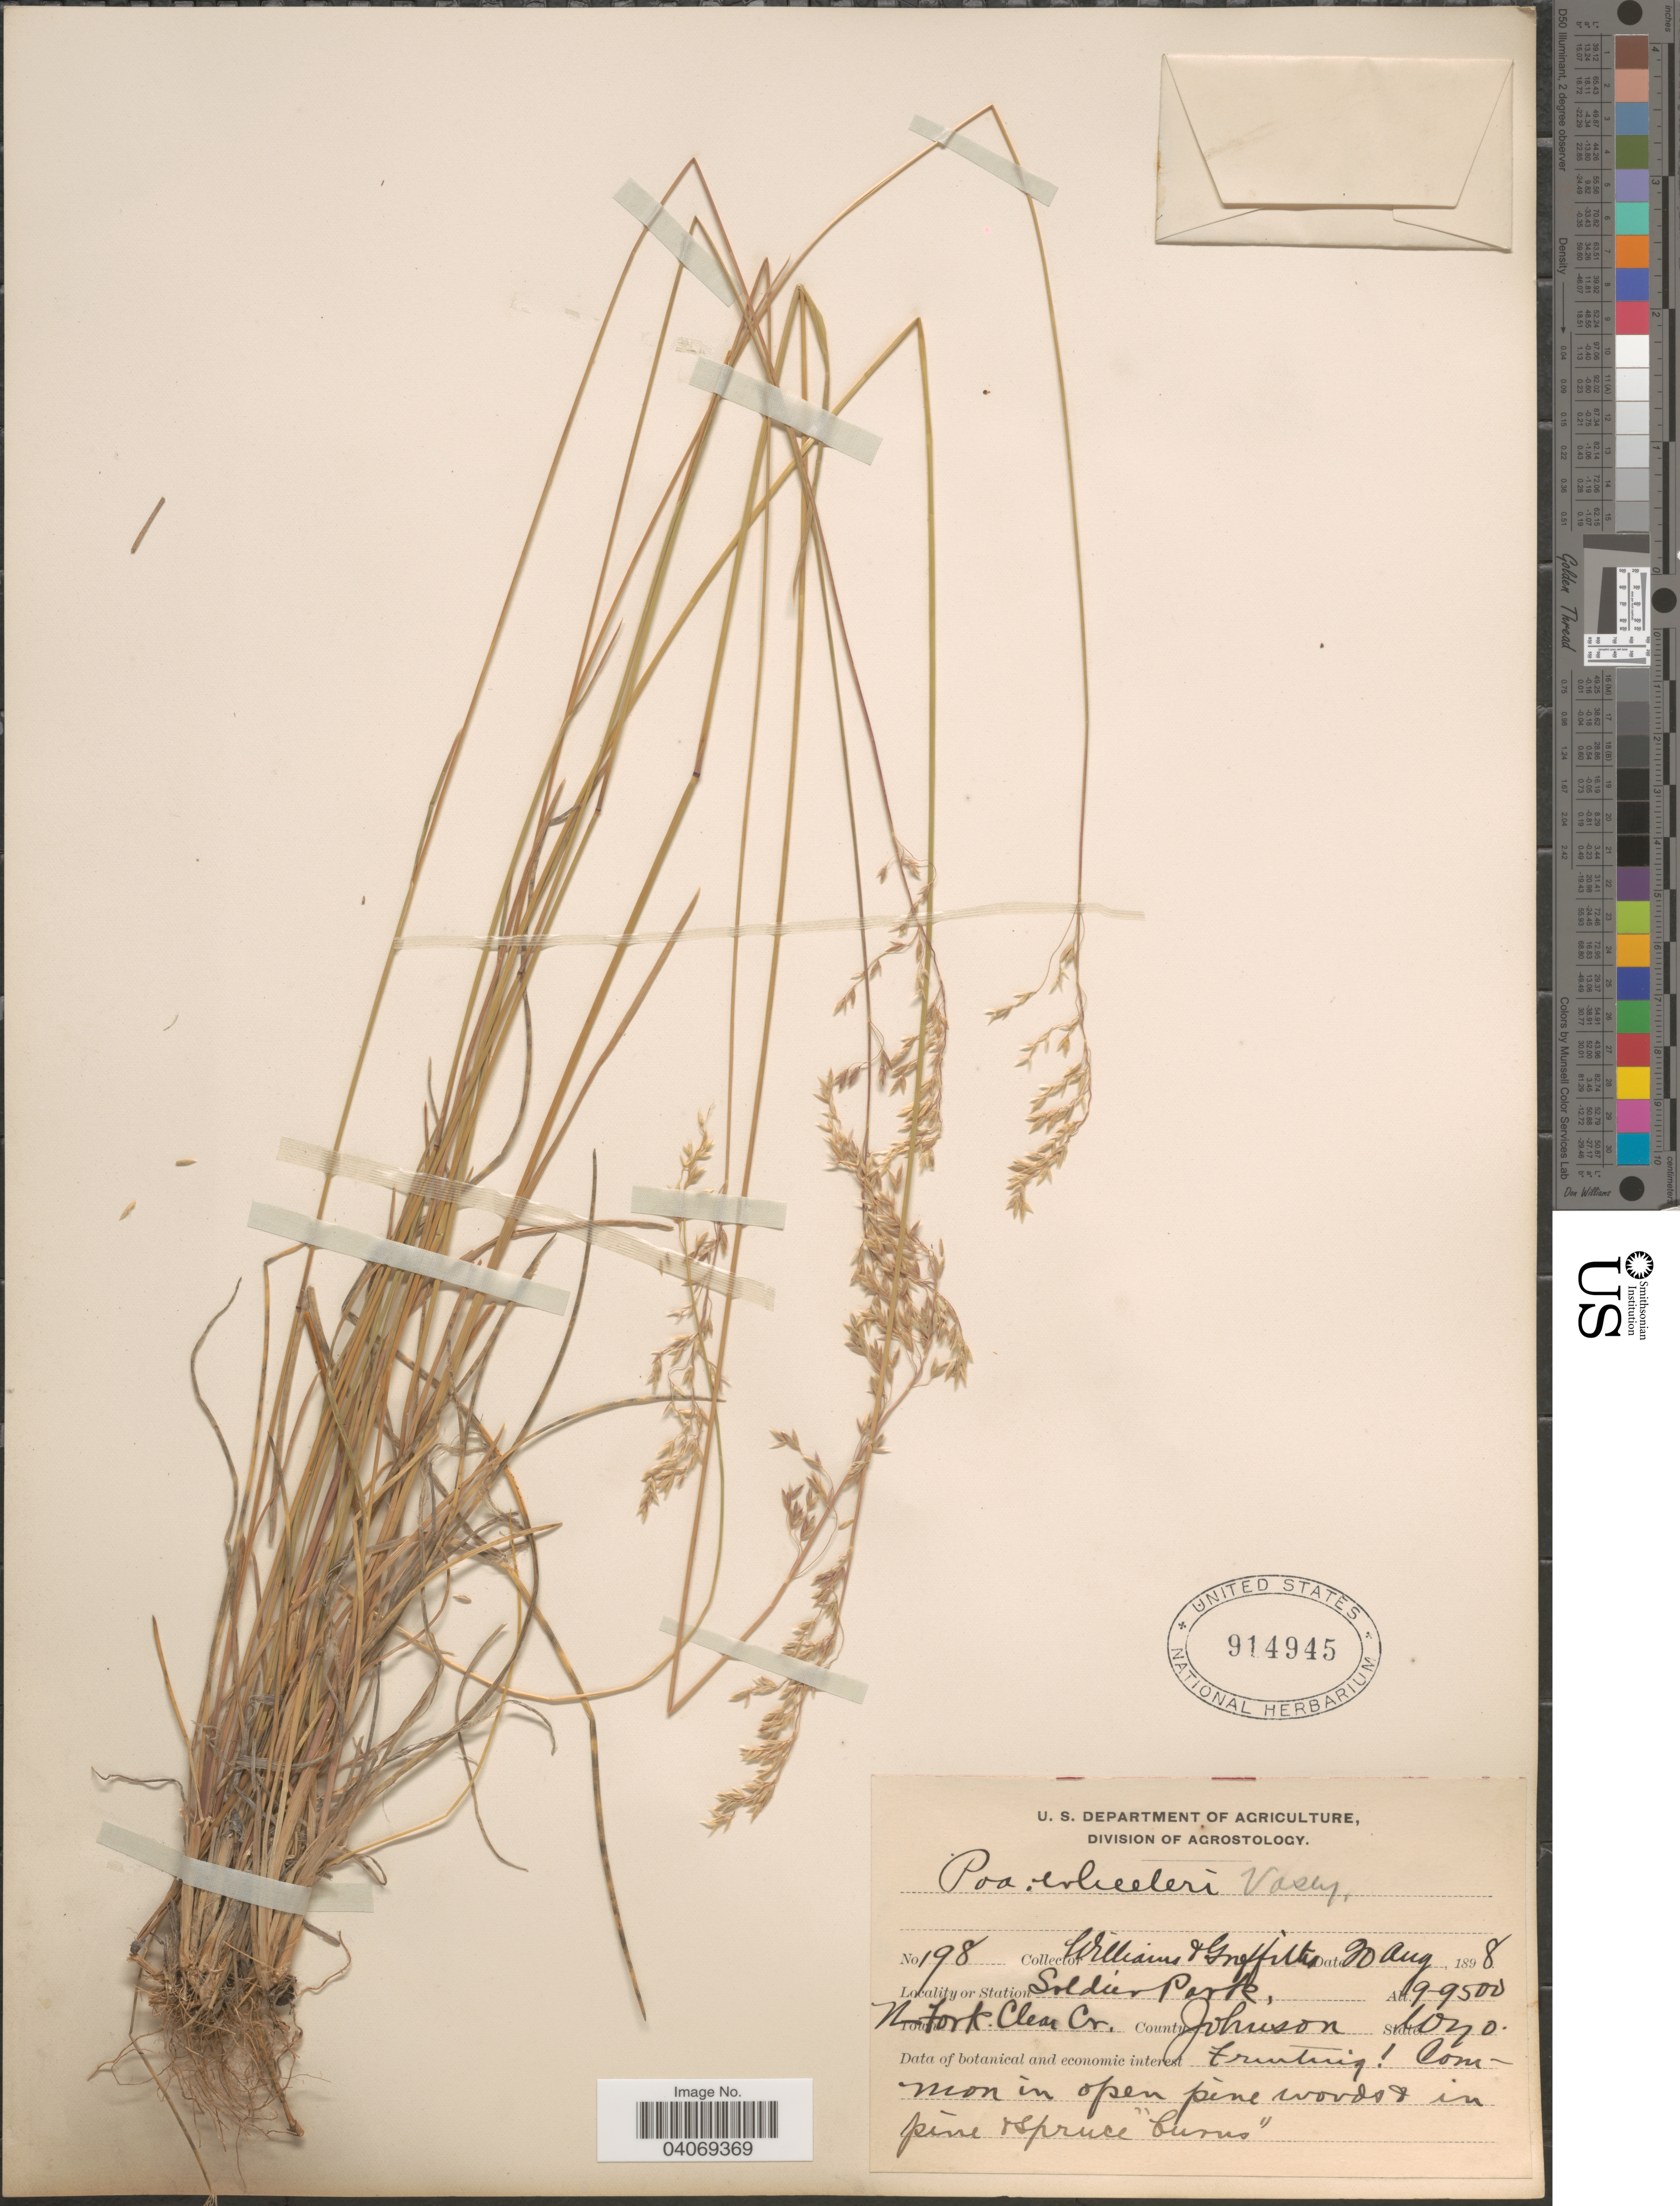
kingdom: Plantae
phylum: Tracheophyta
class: Liliopsida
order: Poales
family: Poaceae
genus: Poa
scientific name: Poa wheeleri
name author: Vasey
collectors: -- Williams & -- Griffiths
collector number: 198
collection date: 1898-08-20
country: United States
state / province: Wyoming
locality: Soldier Park, N Fork Clear Cr. County Johnson.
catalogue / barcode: US 914945